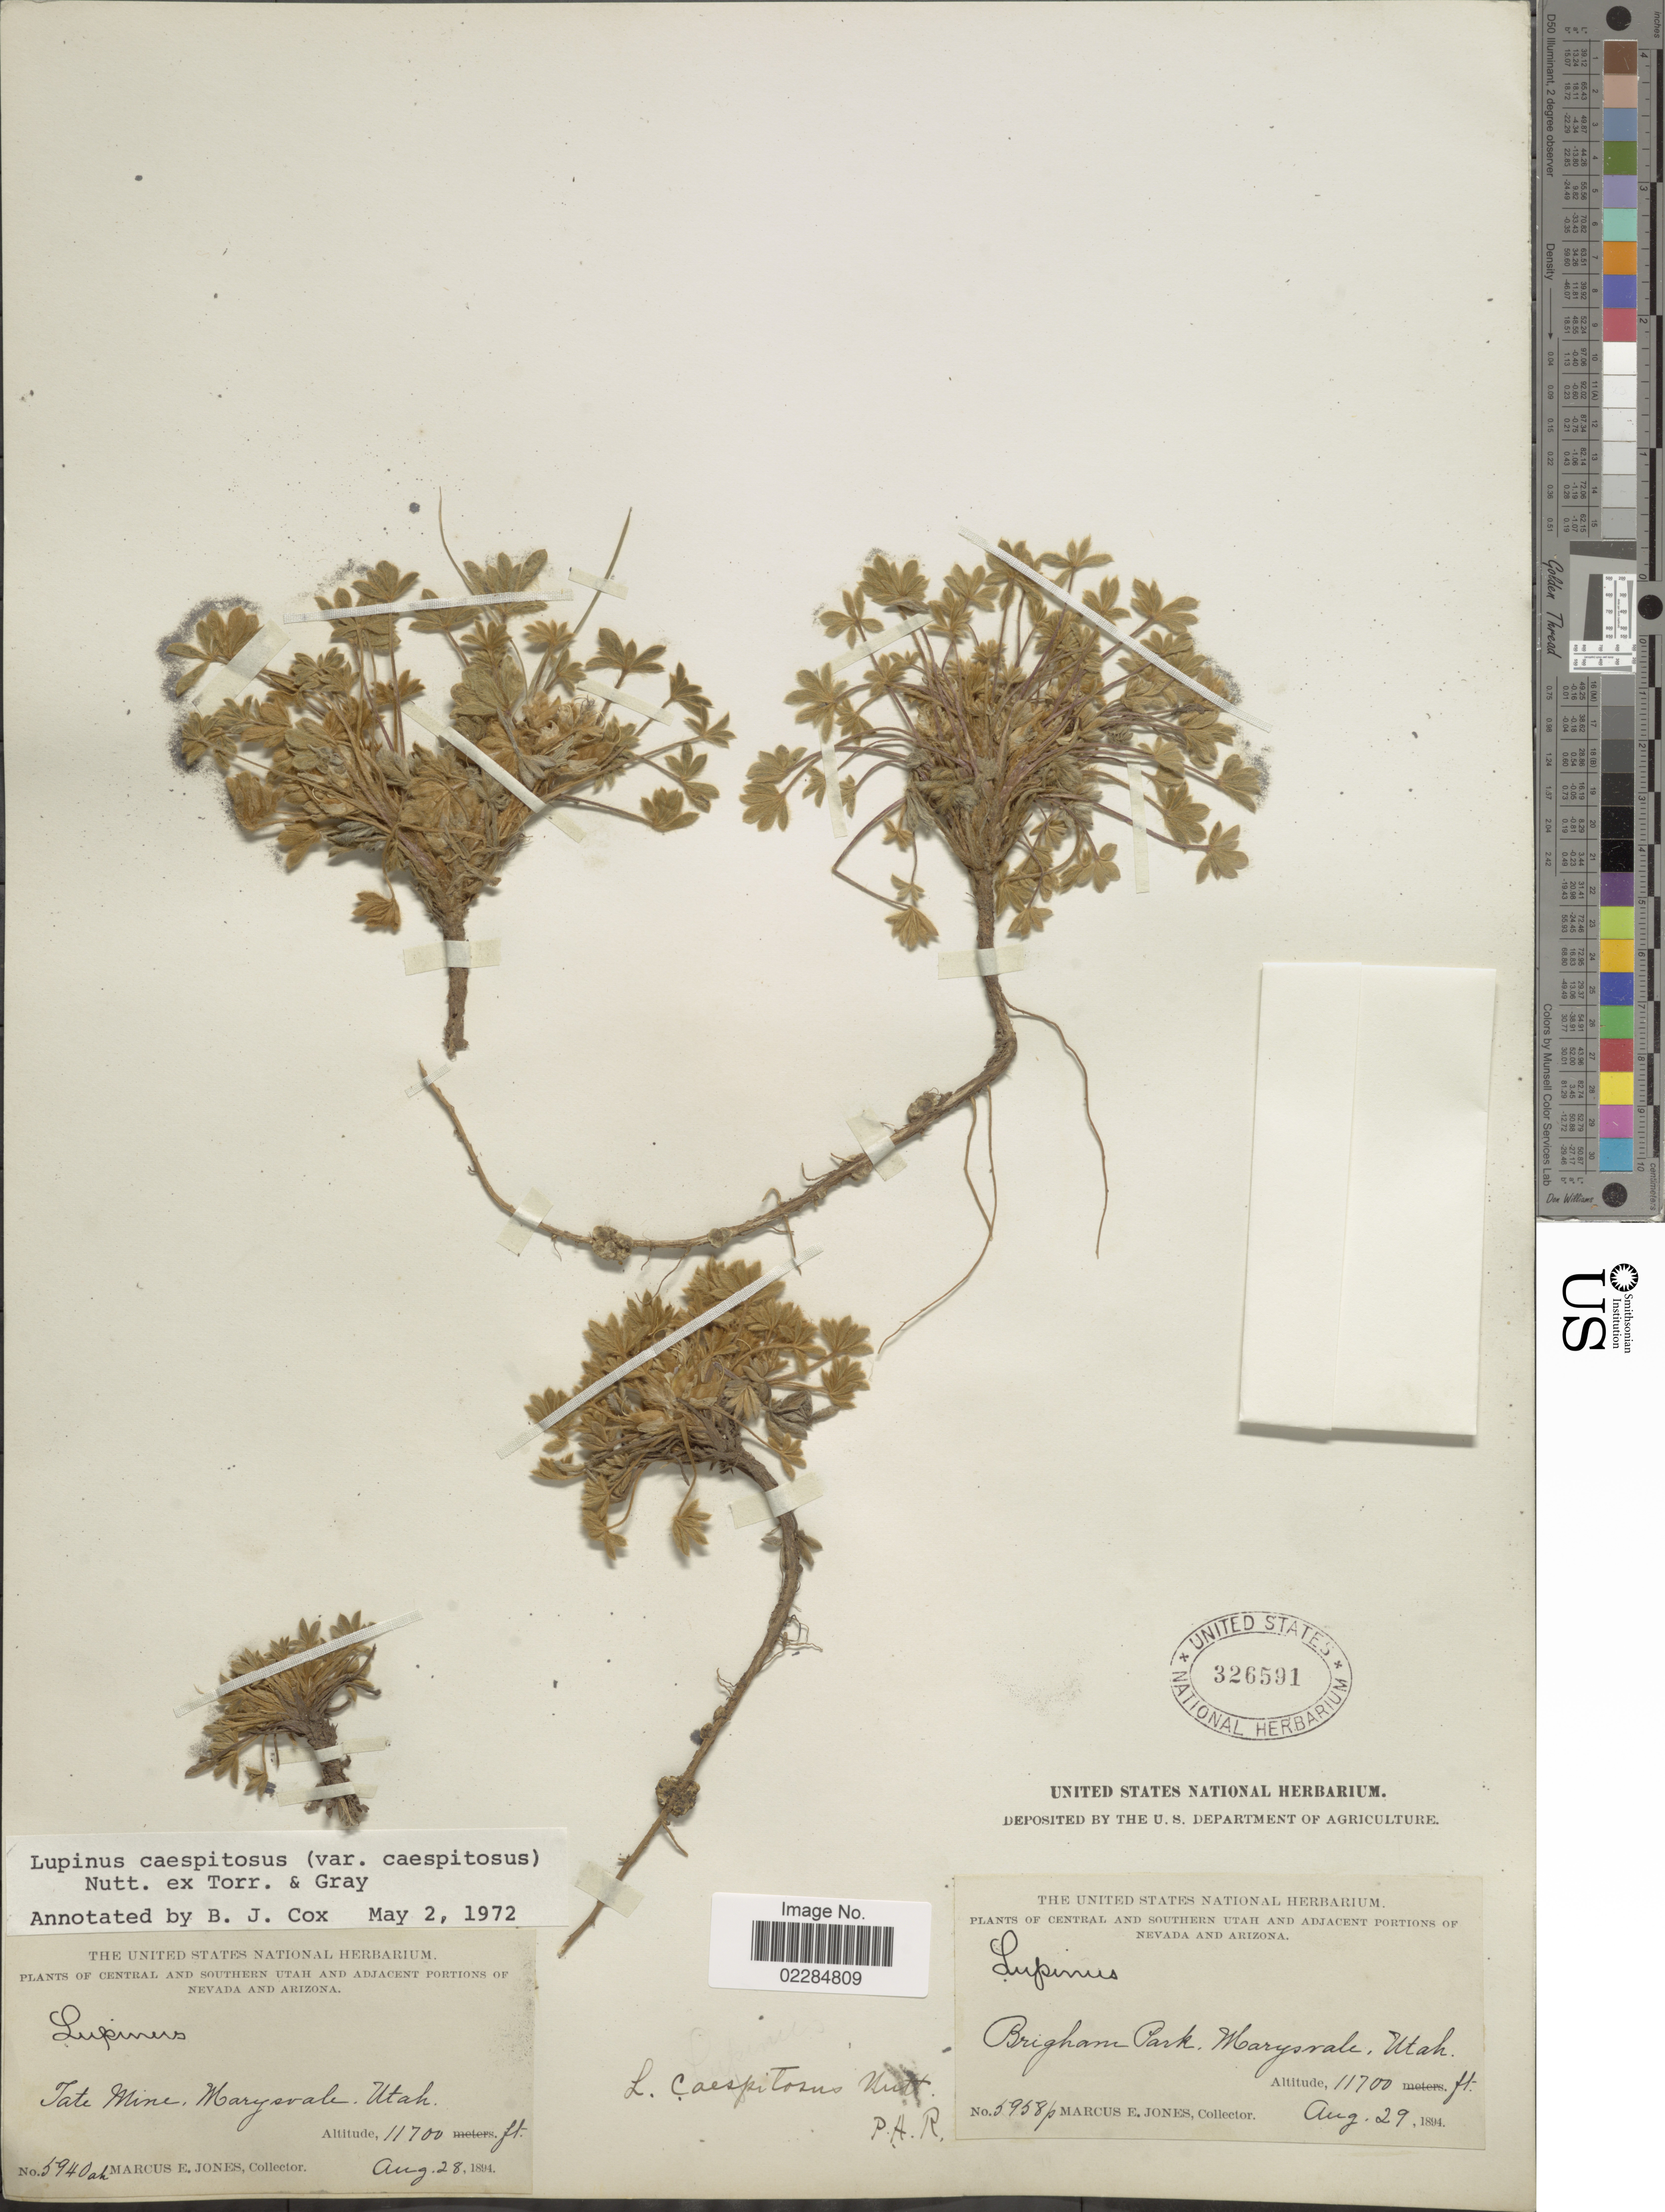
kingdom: Plantae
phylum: Tracheophyta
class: Magnoliopsida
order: Fabales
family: Fabaceae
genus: Lupinus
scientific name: Lupinus caespitosus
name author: Nutt.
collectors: M. E. Jones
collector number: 5958p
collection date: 1894-08-28/1894-08-29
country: United States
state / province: Utah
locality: Tate Mine, near Marysvale and Brigham Park, Marysvale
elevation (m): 3566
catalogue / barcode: US 326591-2